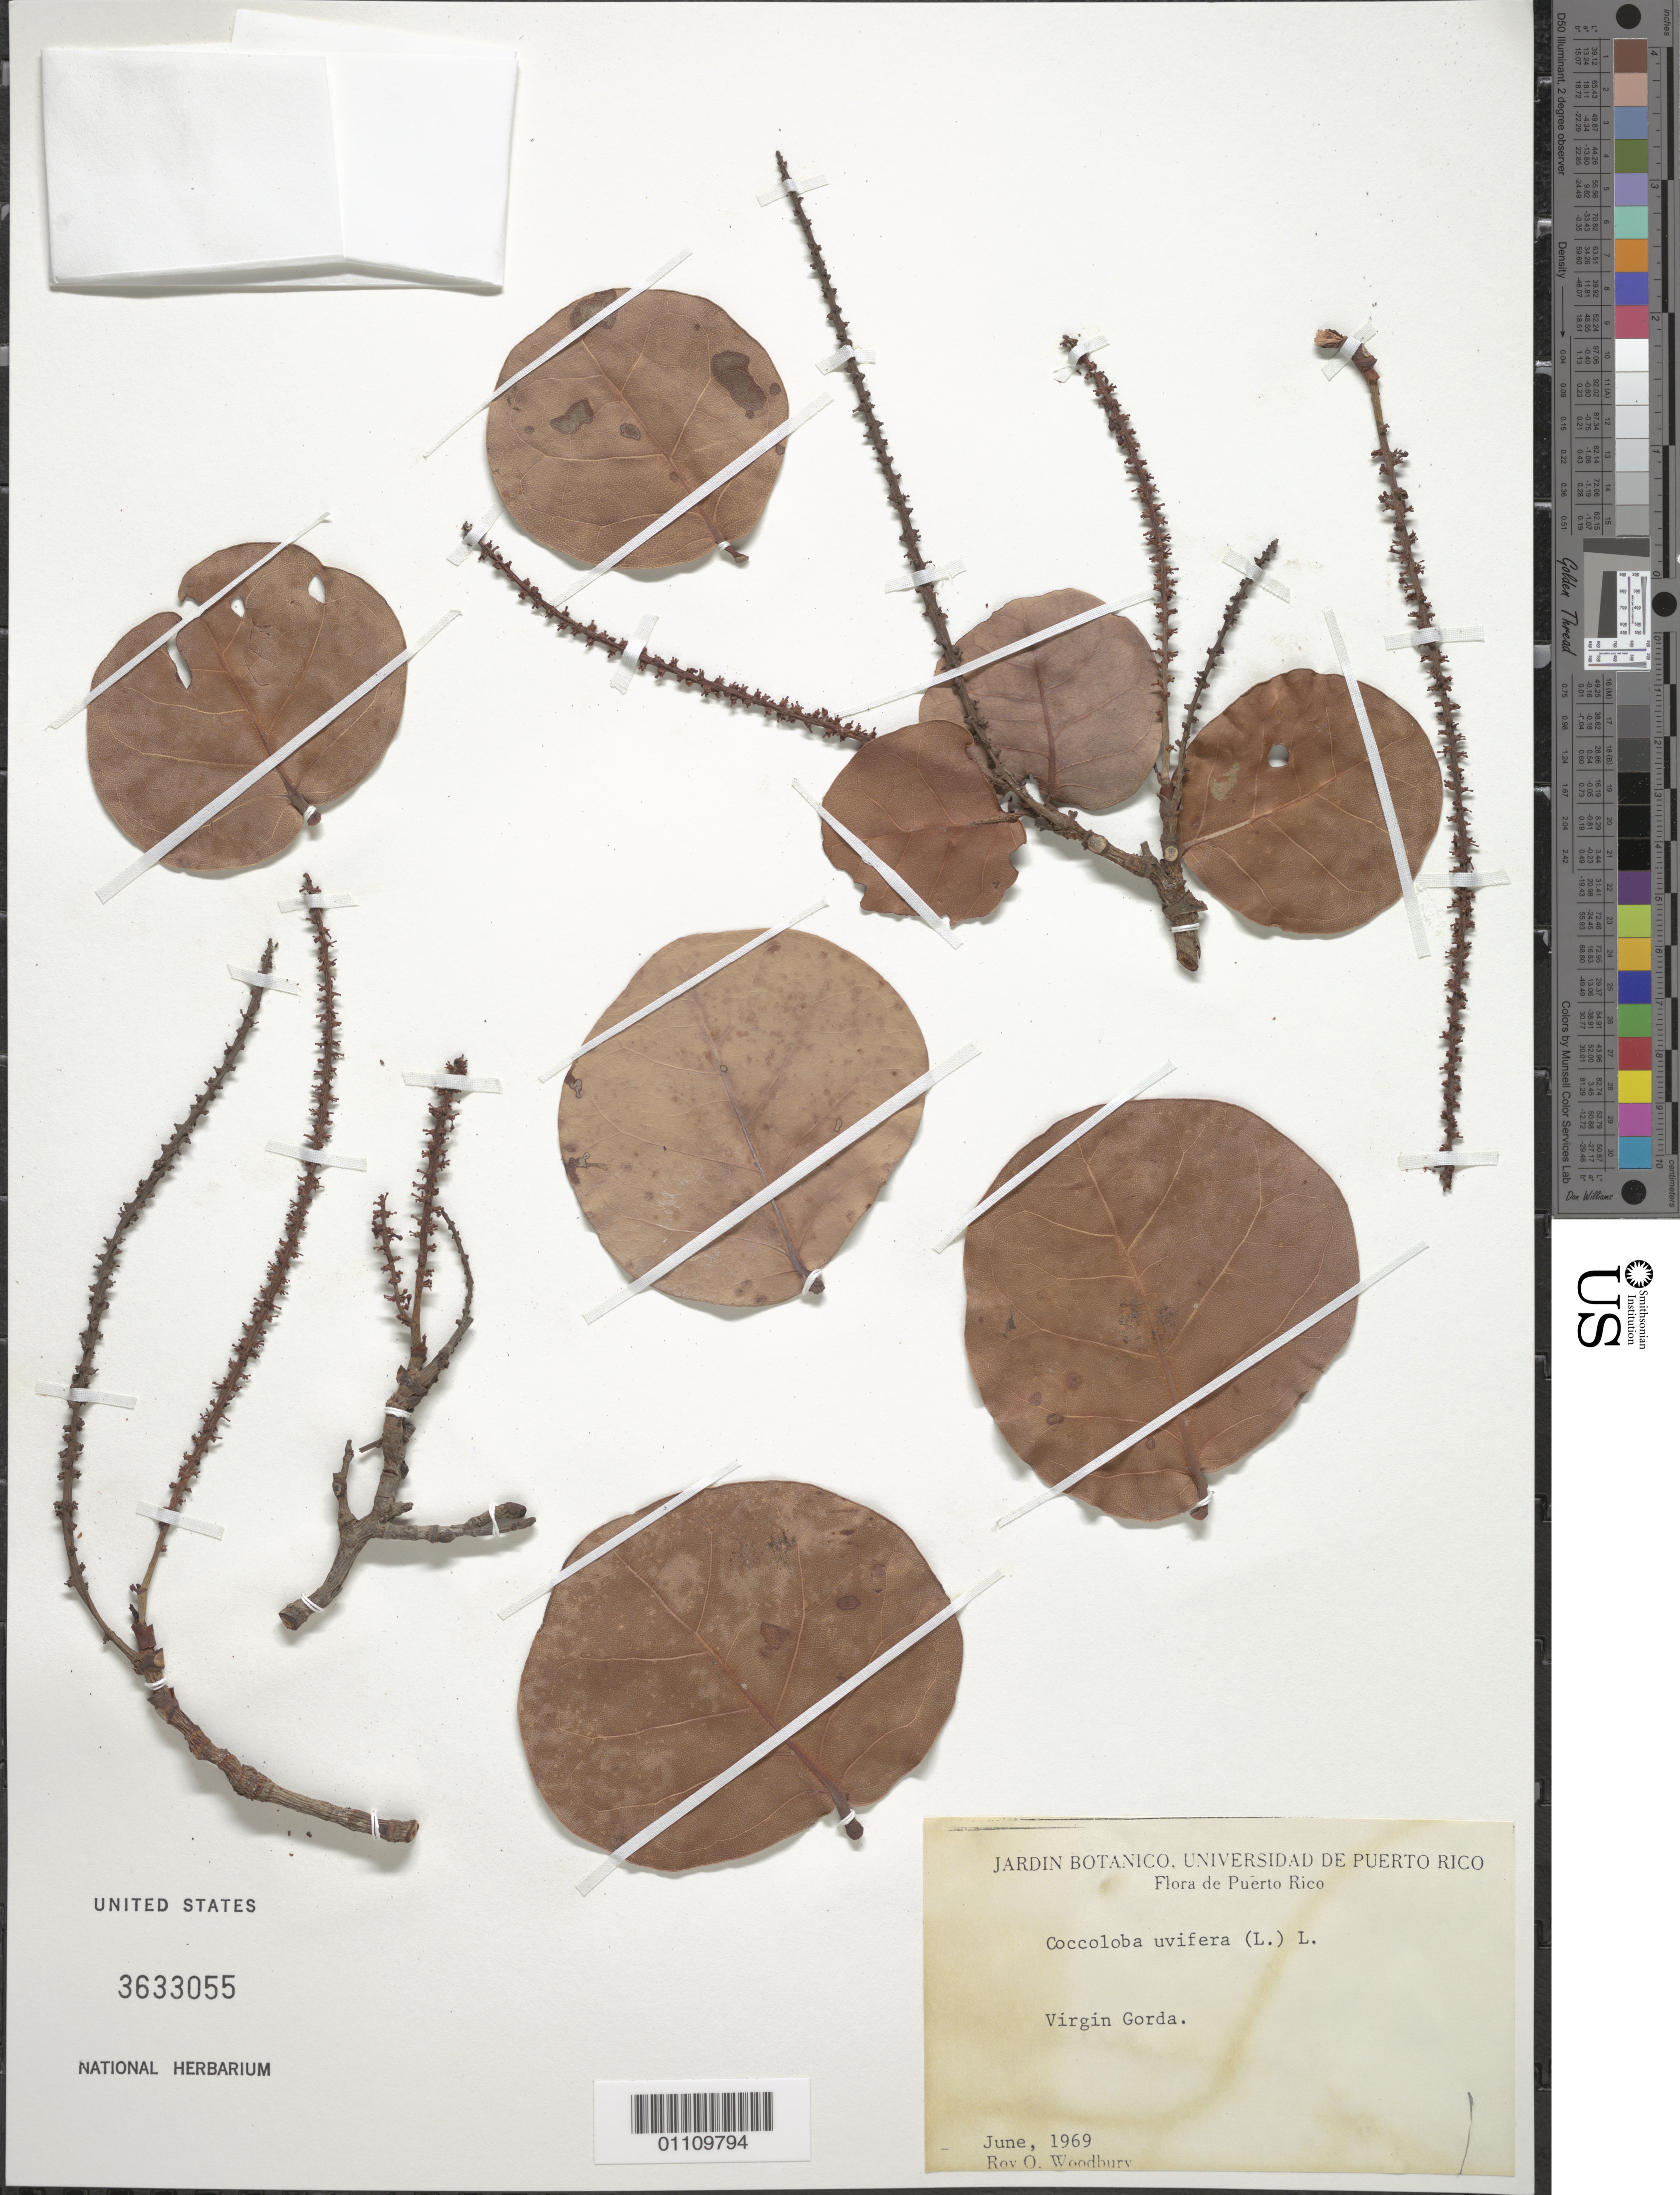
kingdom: Plantae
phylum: Tracheophyta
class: Magnoliopsida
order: Caryophyllales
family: Polygonaceae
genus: Coccoloba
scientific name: Coccoloba uvifera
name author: L.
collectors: R. O. Woodbury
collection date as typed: Jun 1969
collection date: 1969-06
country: British Virgin Islands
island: Virgin Gorda I.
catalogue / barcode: US 3633055